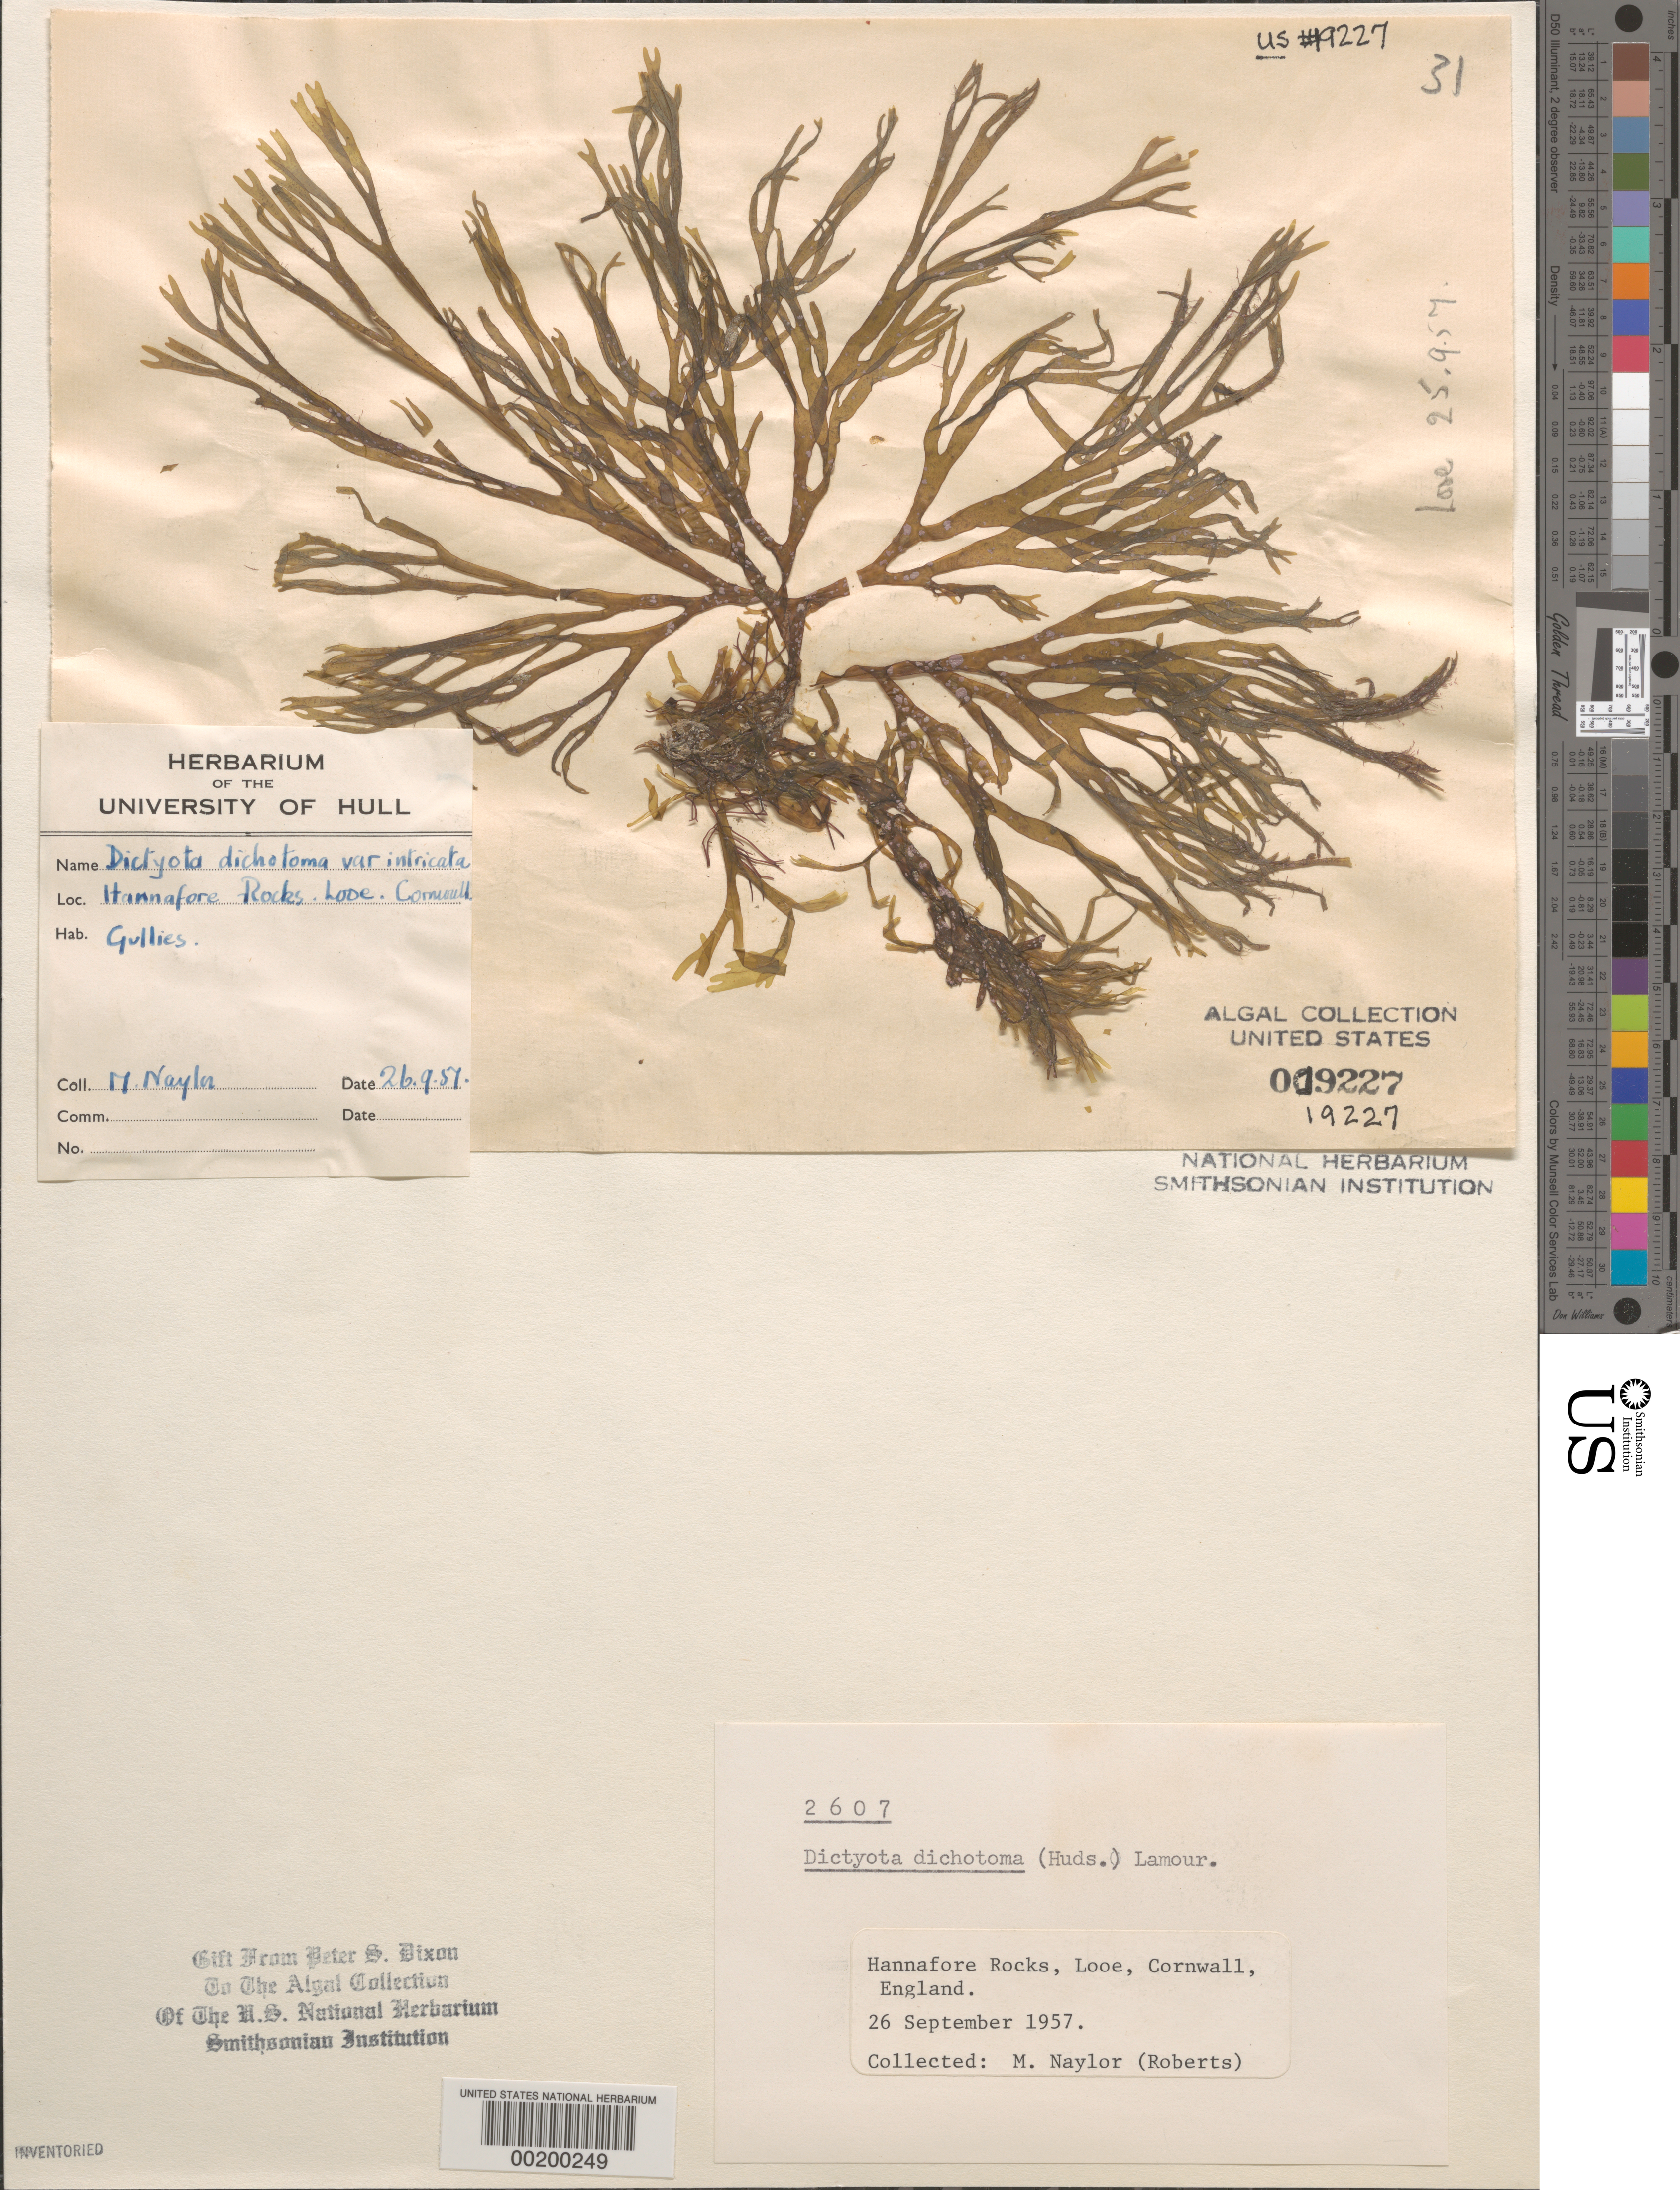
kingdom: Chromista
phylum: Ochrophyta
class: Phaeophyceae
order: Dictyotales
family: Dictyotaceae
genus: Dictyota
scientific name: Dictyota dichotoma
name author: (Huds.) J.V.Lamouroux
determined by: Dixon, P. S.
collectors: M. Roberts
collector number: PSD 2607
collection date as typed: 26 Sep 1957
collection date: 1957-09-26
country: United Kingdom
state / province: England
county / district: Cornwall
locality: Looe, Hannafore rRcks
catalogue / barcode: US 19227